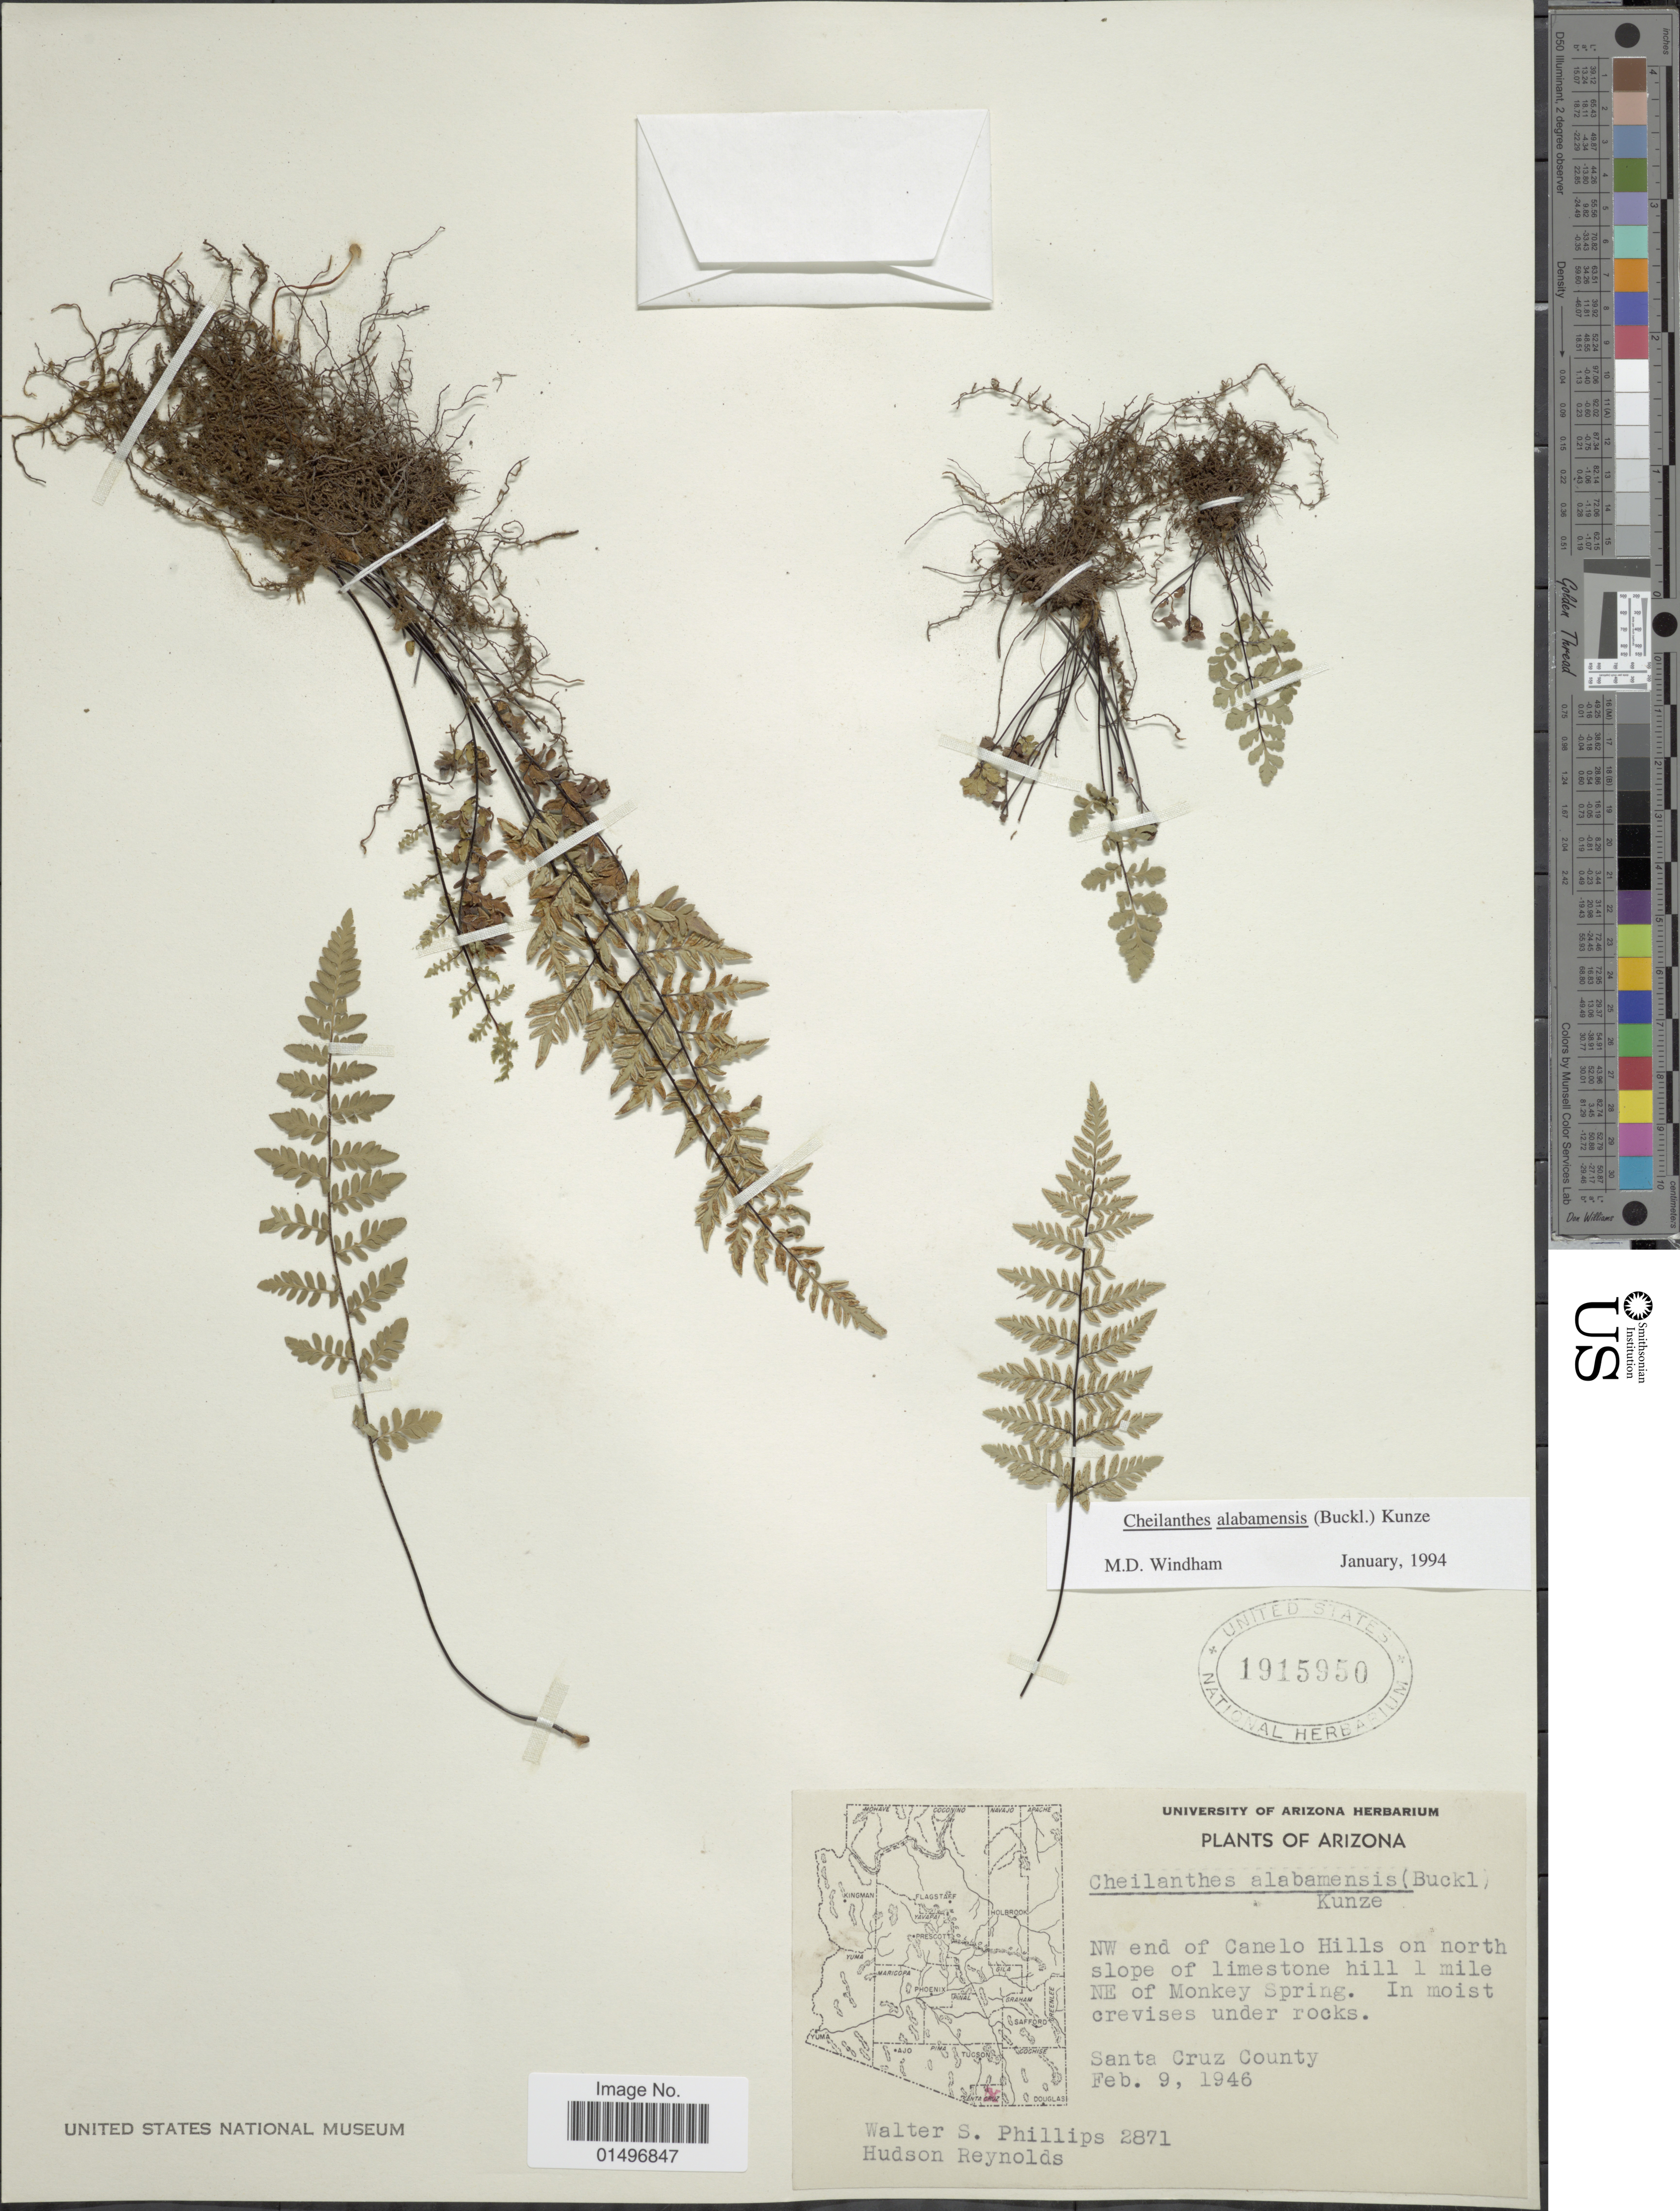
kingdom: Plantae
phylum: Tracheophyta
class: Polypodiopsida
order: Polypodiales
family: Pteridaceae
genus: Gaga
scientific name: Gaga arizonica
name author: (Maxon) Fay W. Li & Windham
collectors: W. S. Phillips & H. Reynolds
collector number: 2871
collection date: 1946-02-09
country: United States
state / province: Arizona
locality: Arizona, NW en of Canelo Hills on north slope of limestone hill 1 mile NE of Monkey Spring, Santa Cruz County.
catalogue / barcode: US 1915950